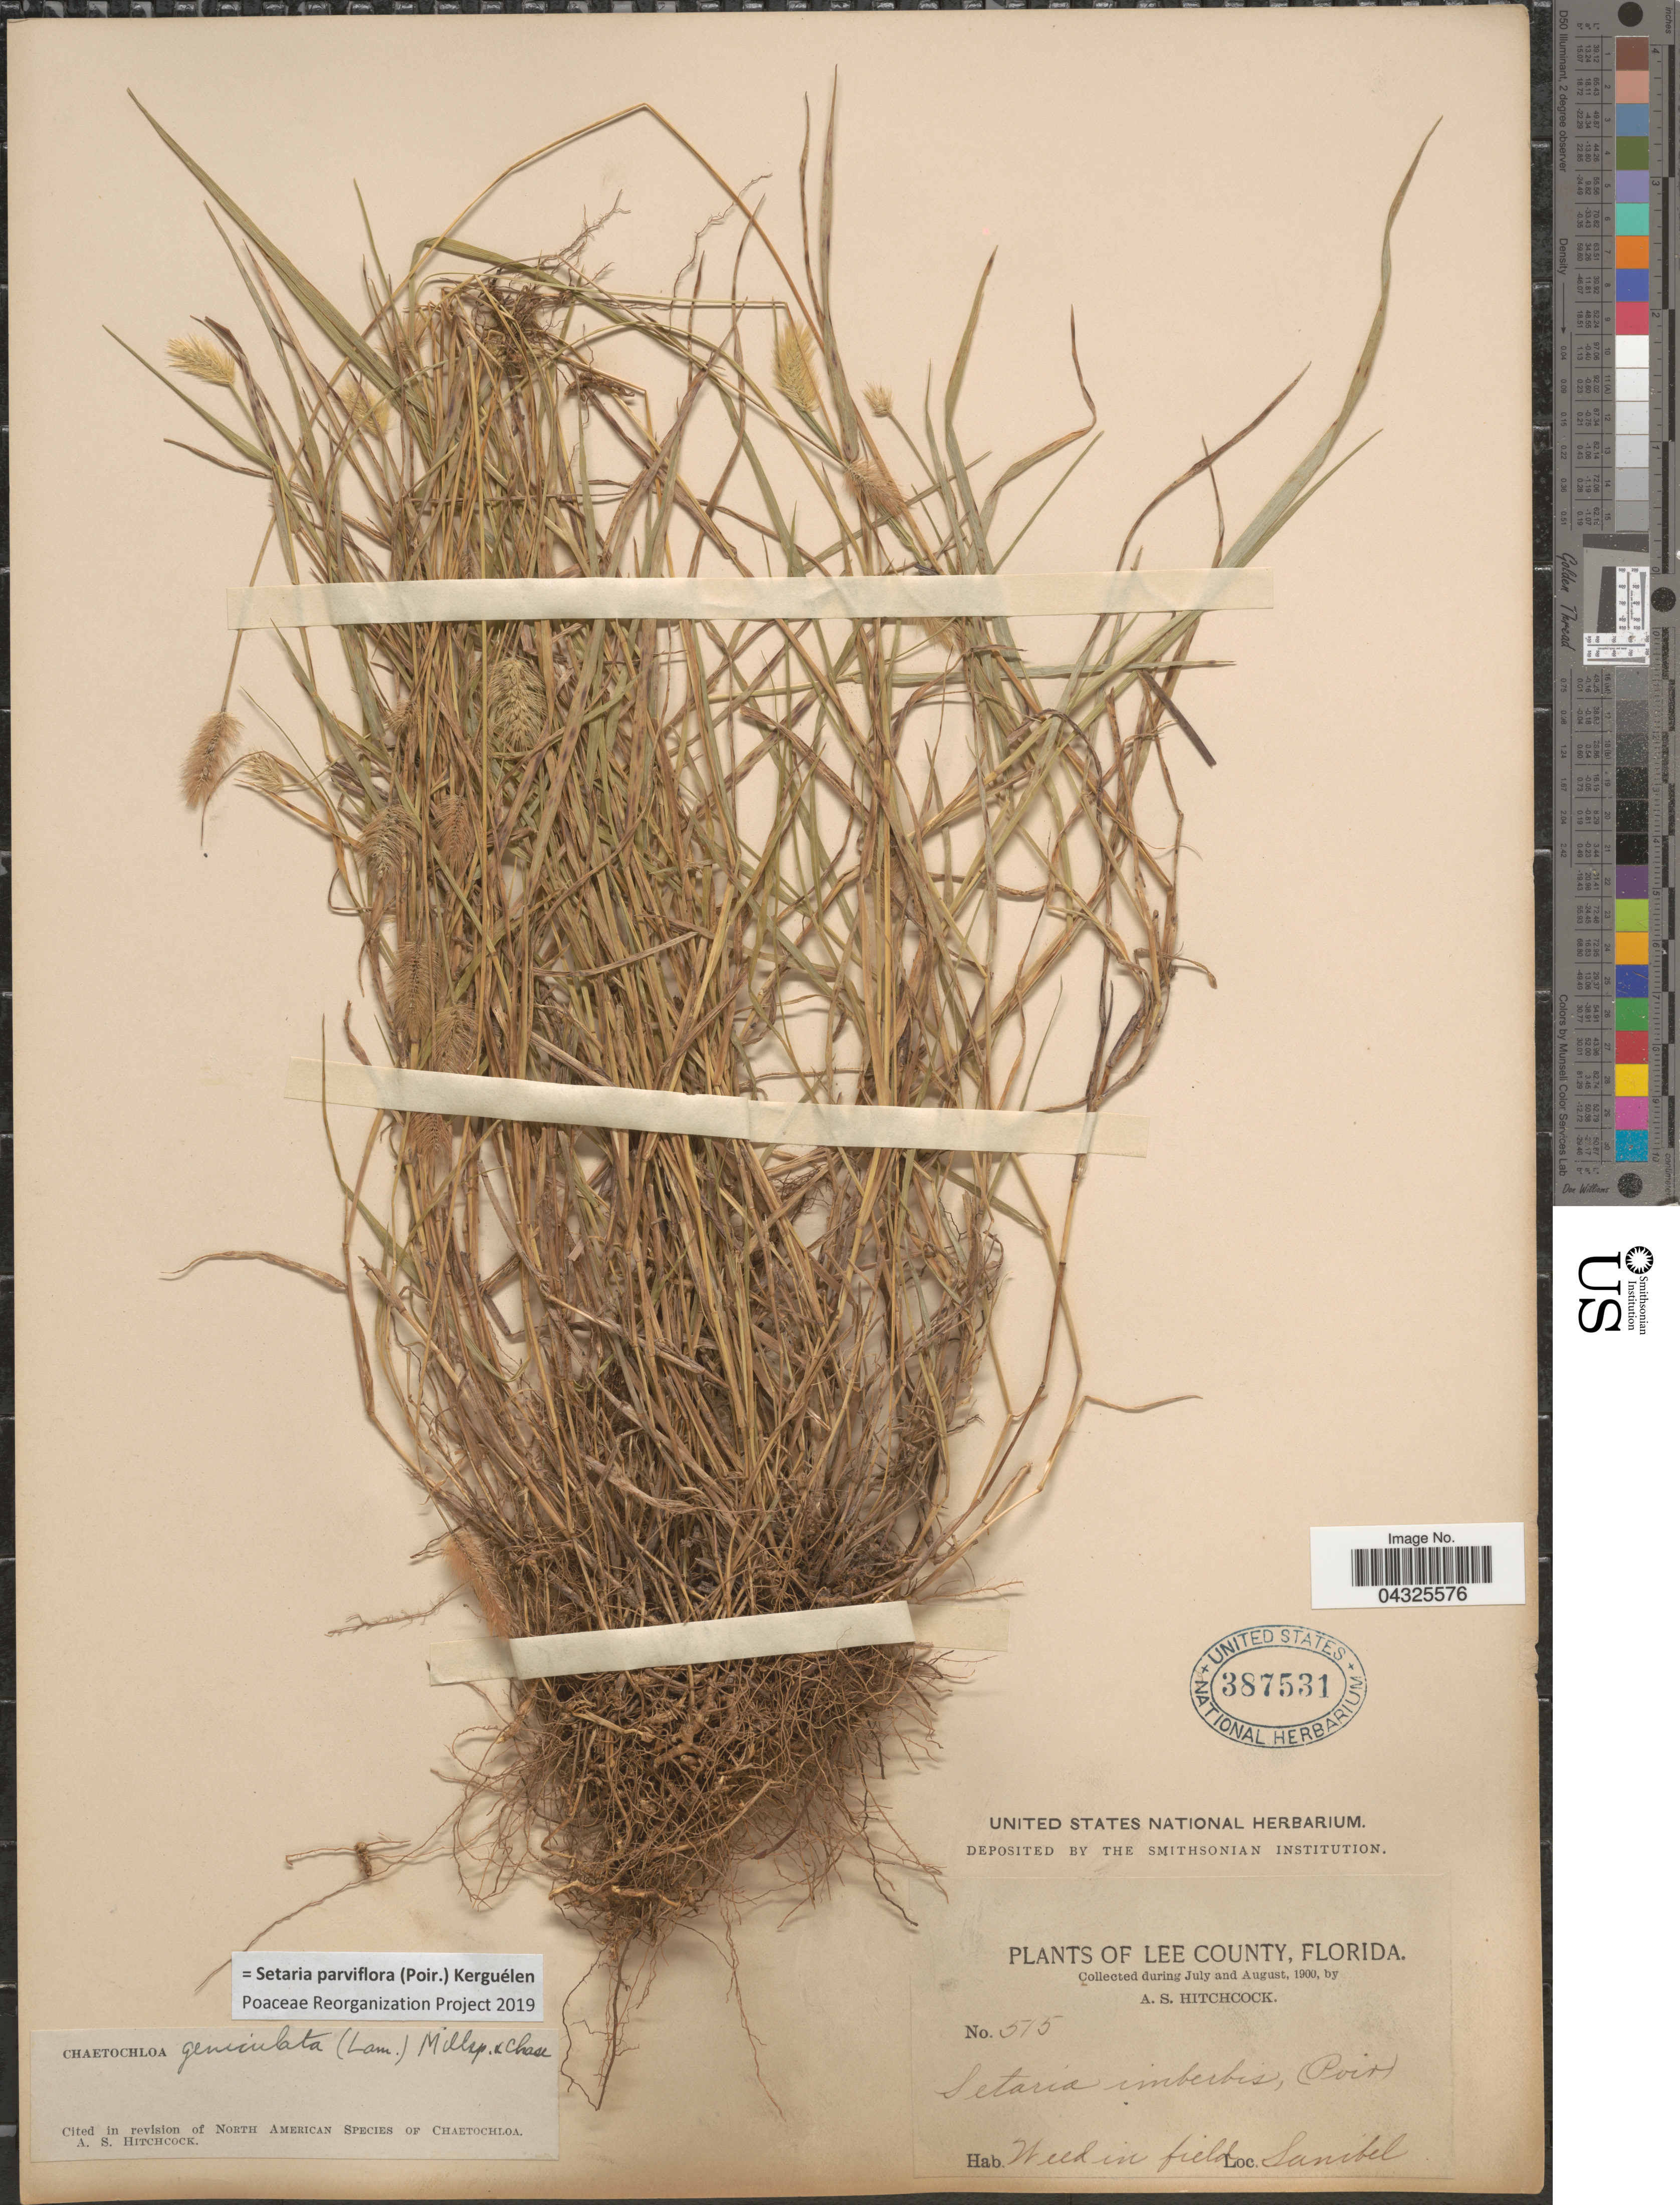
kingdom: Plantae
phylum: Tracheophyta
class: Liliopsida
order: Poales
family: Poaceae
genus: Setaria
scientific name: Setaria parviflora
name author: (Poir.) Kerguélen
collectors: A. S. Hitchcock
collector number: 515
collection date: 1900-07/1900-08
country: United States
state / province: Florida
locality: Lee County. Sanibel.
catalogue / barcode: US 387531